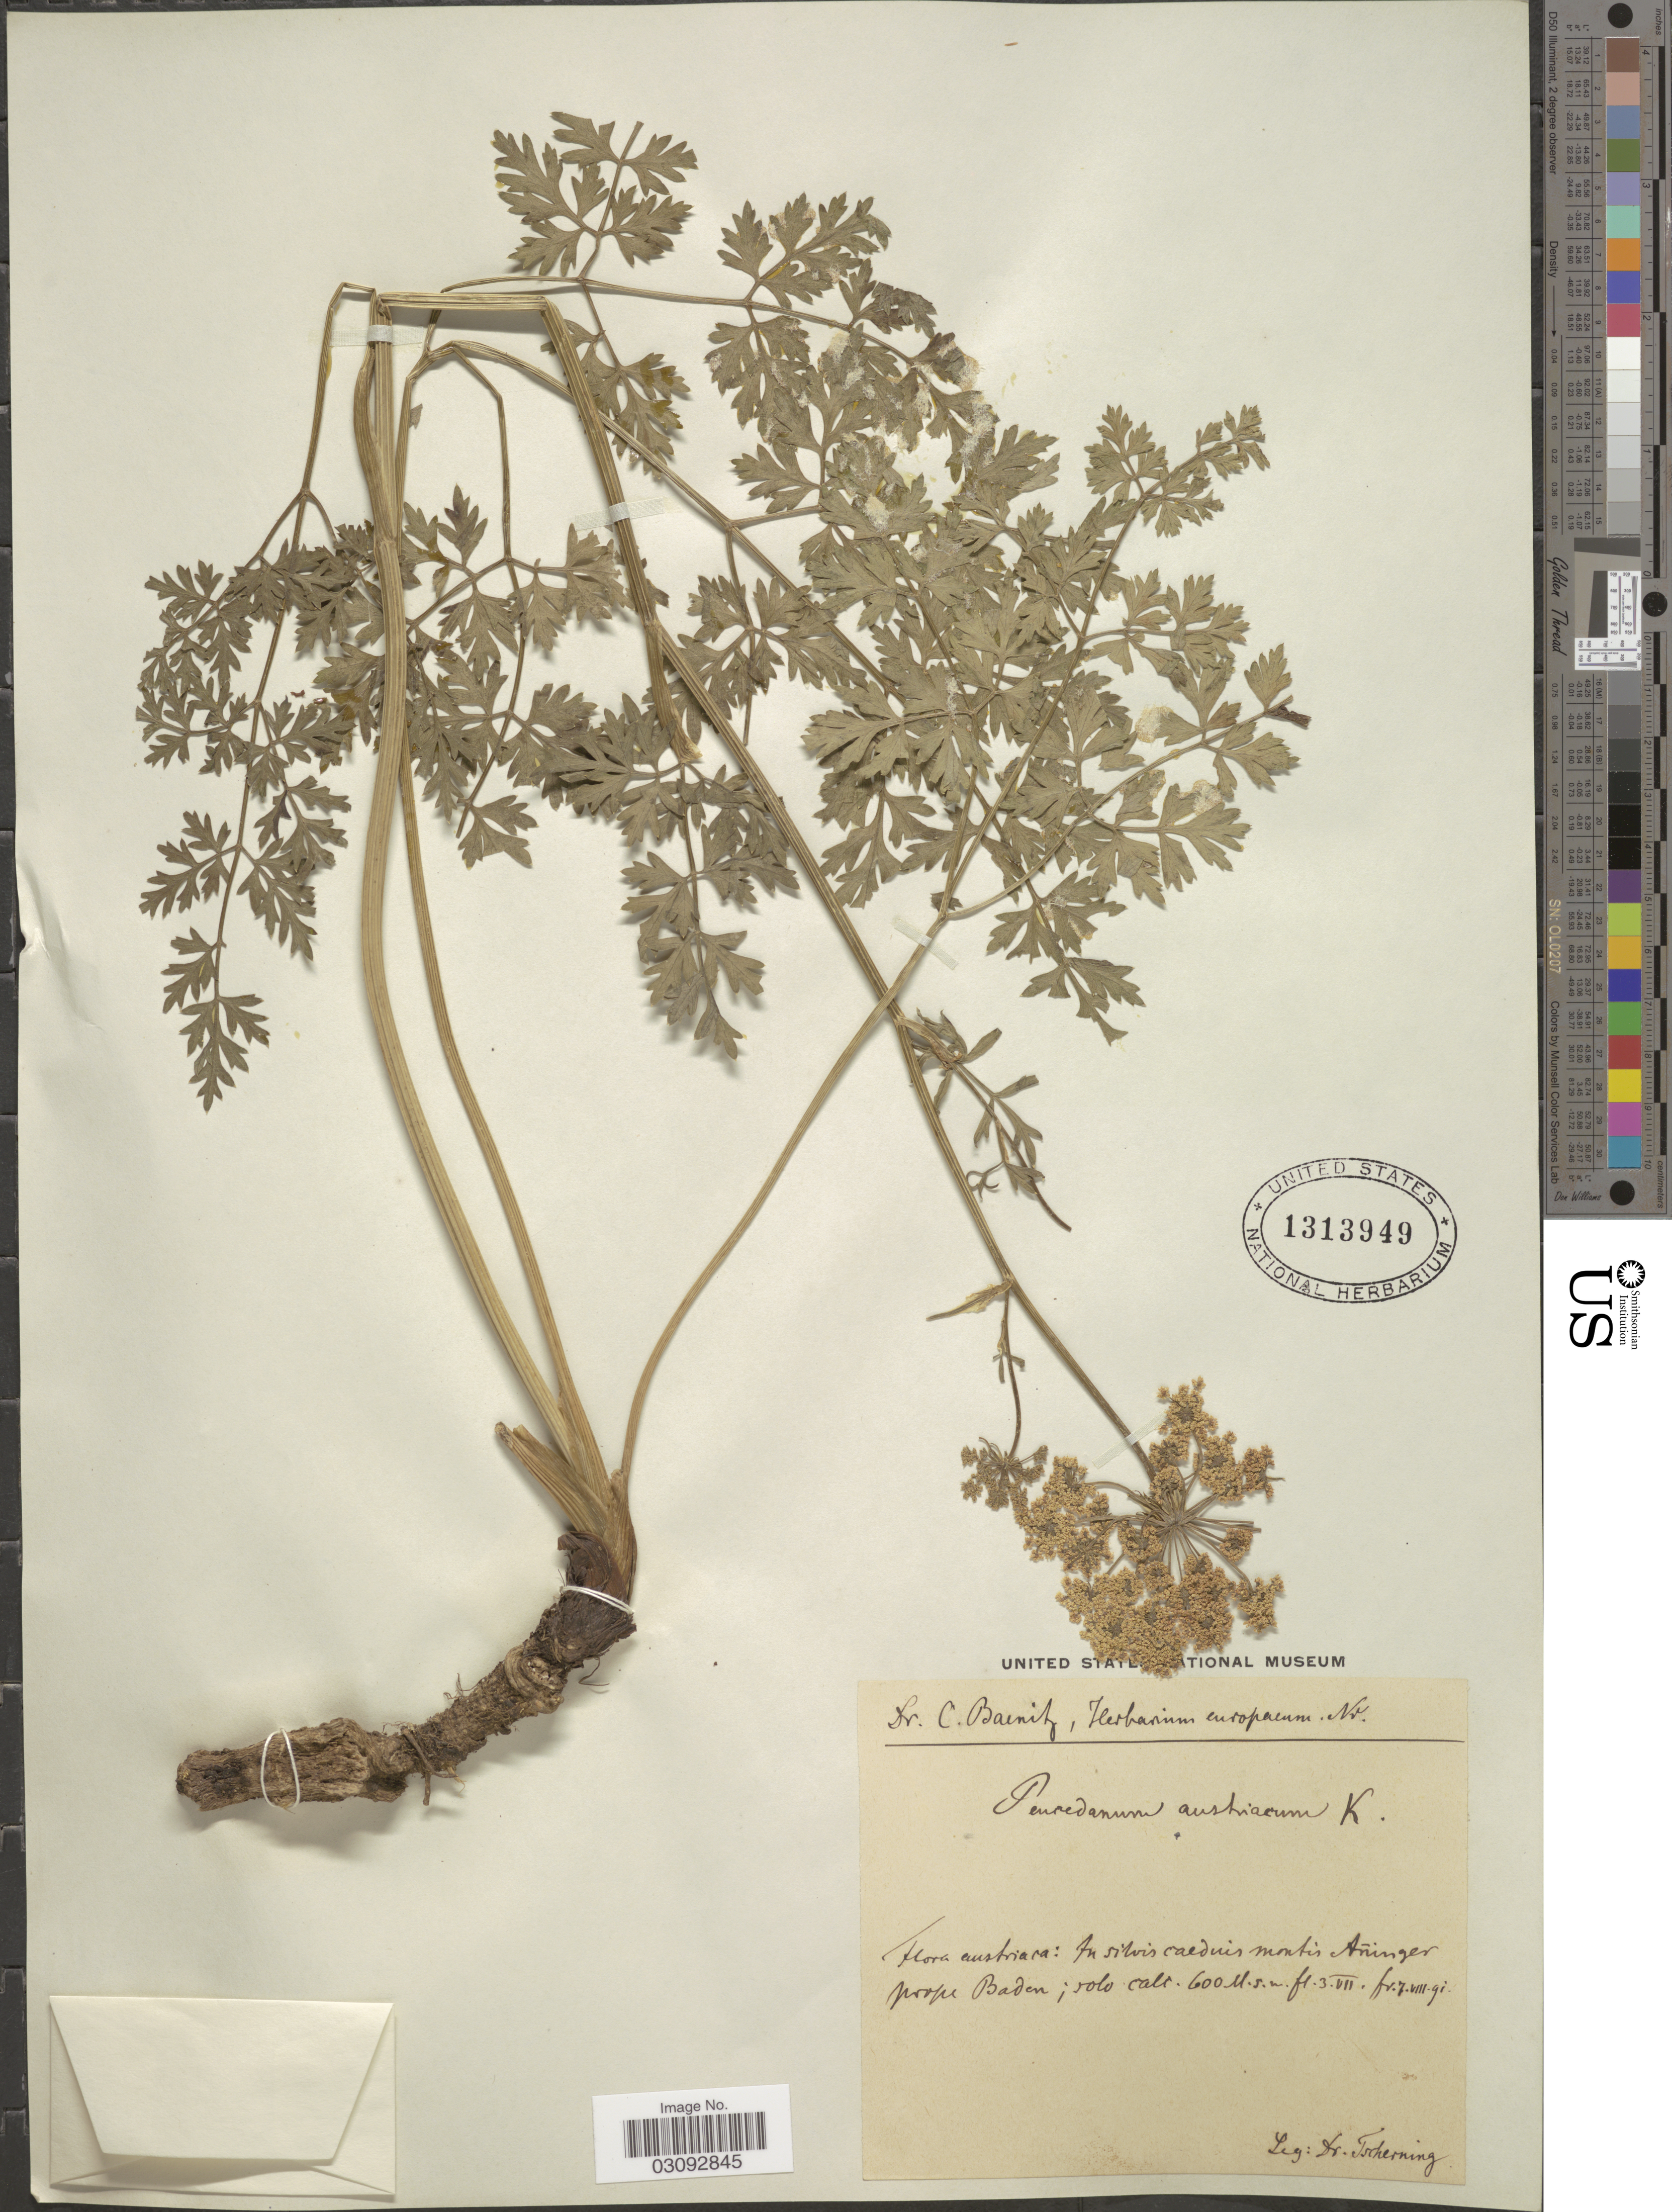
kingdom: Plantae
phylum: Tracheophyta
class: Magnoliopsida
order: Apiales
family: Apiaceae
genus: Peucedanum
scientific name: Peucedanum austriacum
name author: (Jacq.) W.D.J. Koch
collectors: F. A. Tscherning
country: Austria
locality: Austriara [interpreted]: In silvis caeduis montis Aninger [interpreted] prope Baden.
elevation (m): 600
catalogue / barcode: US 1313949